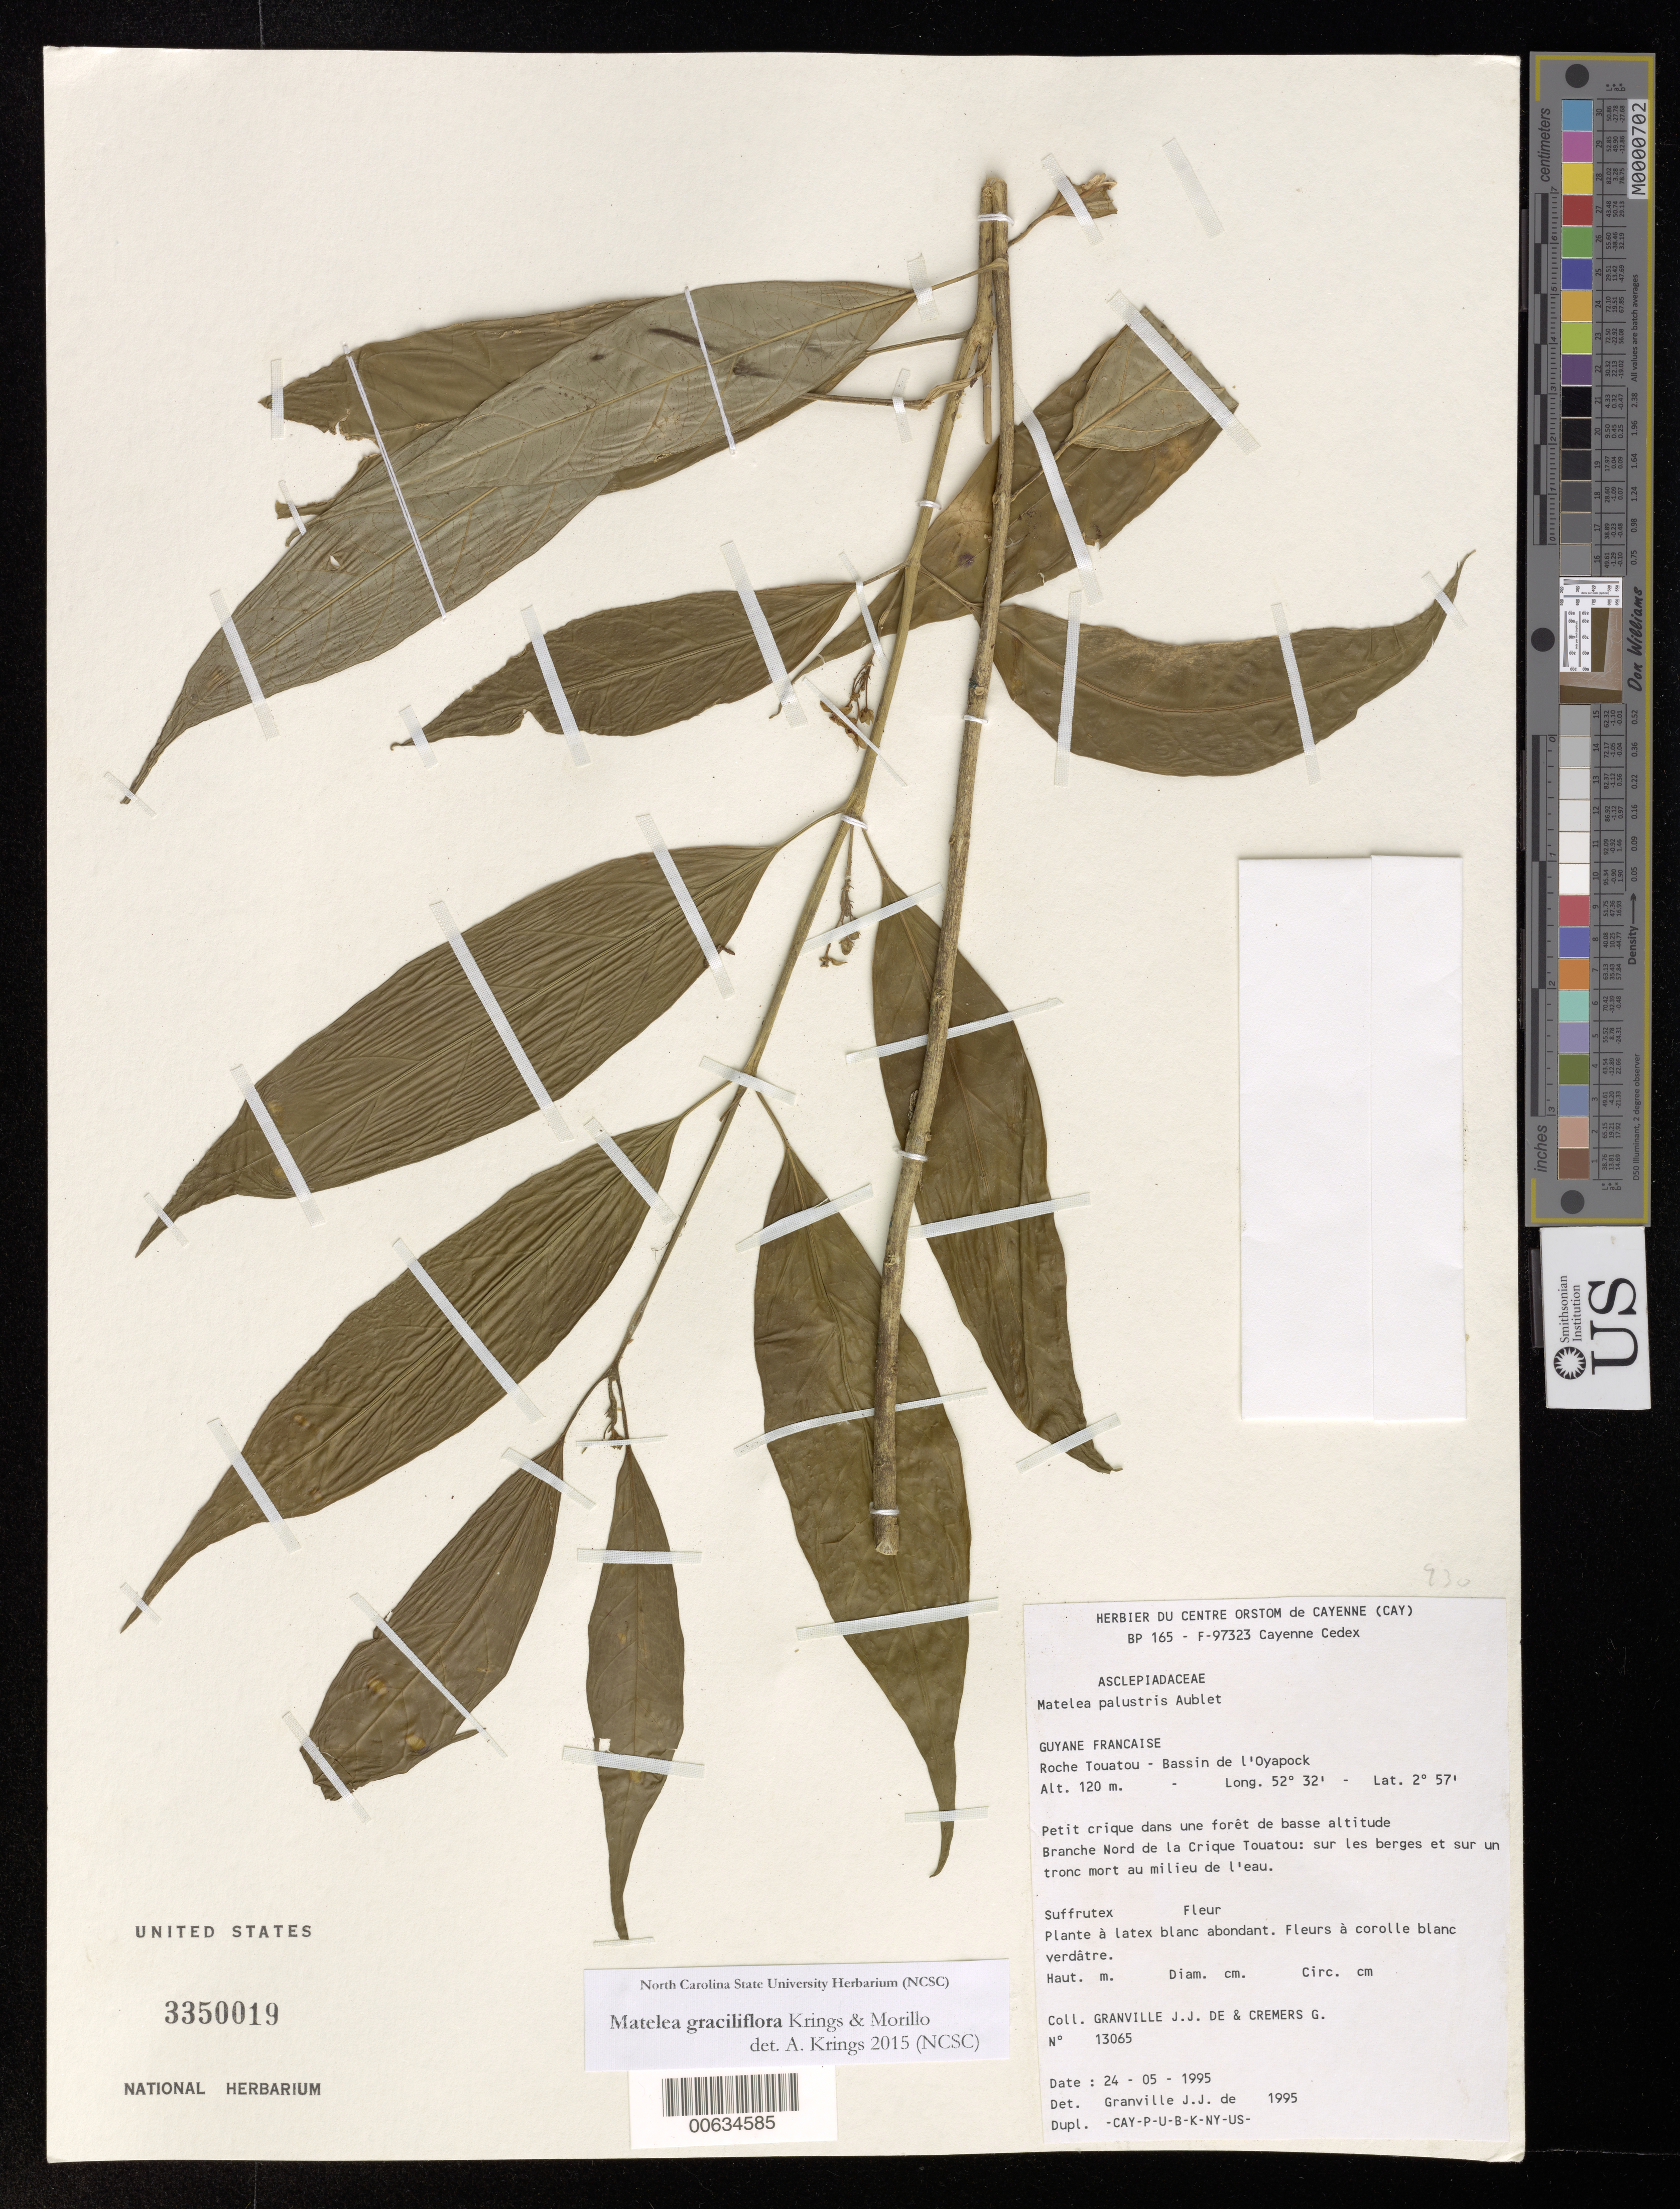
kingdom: Plantae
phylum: Tracheophyta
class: Magnoliopsida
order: Gentianales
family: Apocynaceae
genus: Matelea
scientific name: Matelea graciliflora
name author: Krings & Morillo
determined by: Krings, A.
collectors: J.-J. de Granville & G. Cremers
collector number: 13065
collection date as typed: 24-May-95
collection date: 1995-05-24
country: French Guiana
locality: Roche Touatou, Bassin de l'Oyapock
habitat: Forêt primaire humide de basse altitude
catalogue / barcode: US 3350019